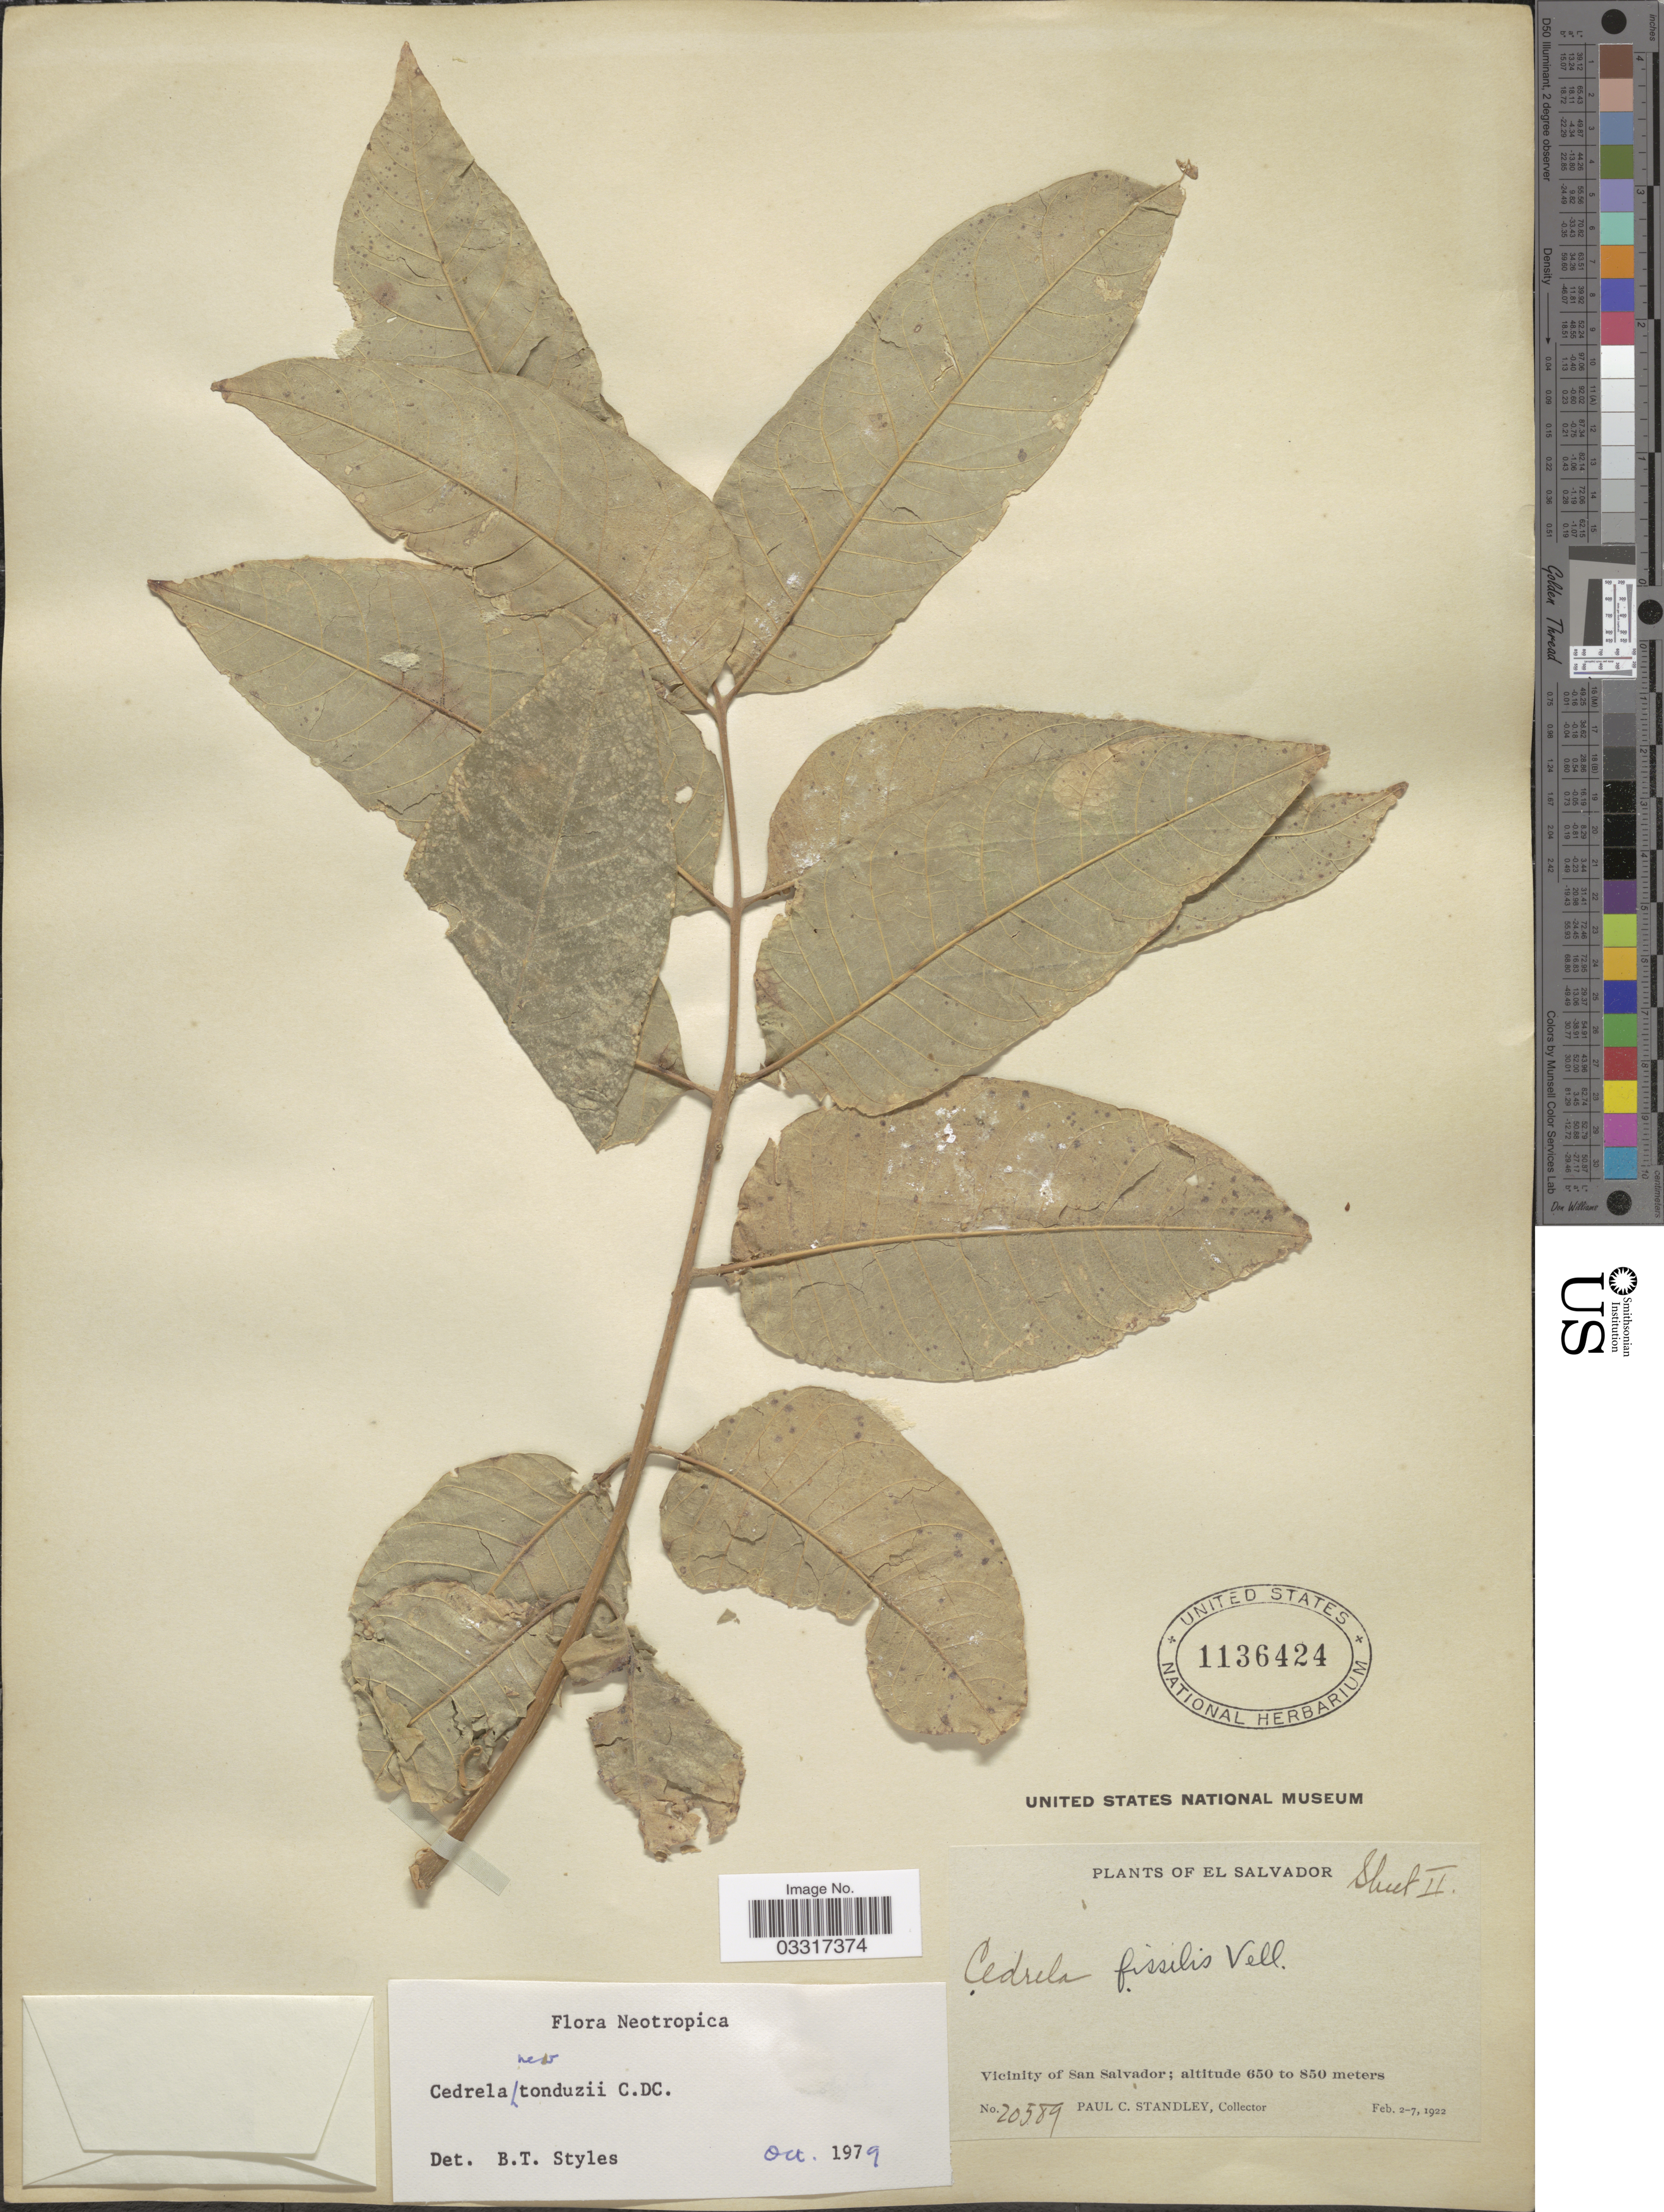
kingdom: Plantae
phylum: Tracheophyta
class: Magnoliopsida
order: Sapindales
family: Meliaceae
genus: Cedrela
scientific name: Cedrela tonduzii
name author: C. DC.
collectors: P. C. Standley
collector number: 20589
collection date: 1922-02-02/1922-02-07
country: El Salvador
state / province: San Salvador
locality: Vicinity of San Salvador.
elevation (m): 650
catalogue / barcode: US 1136424